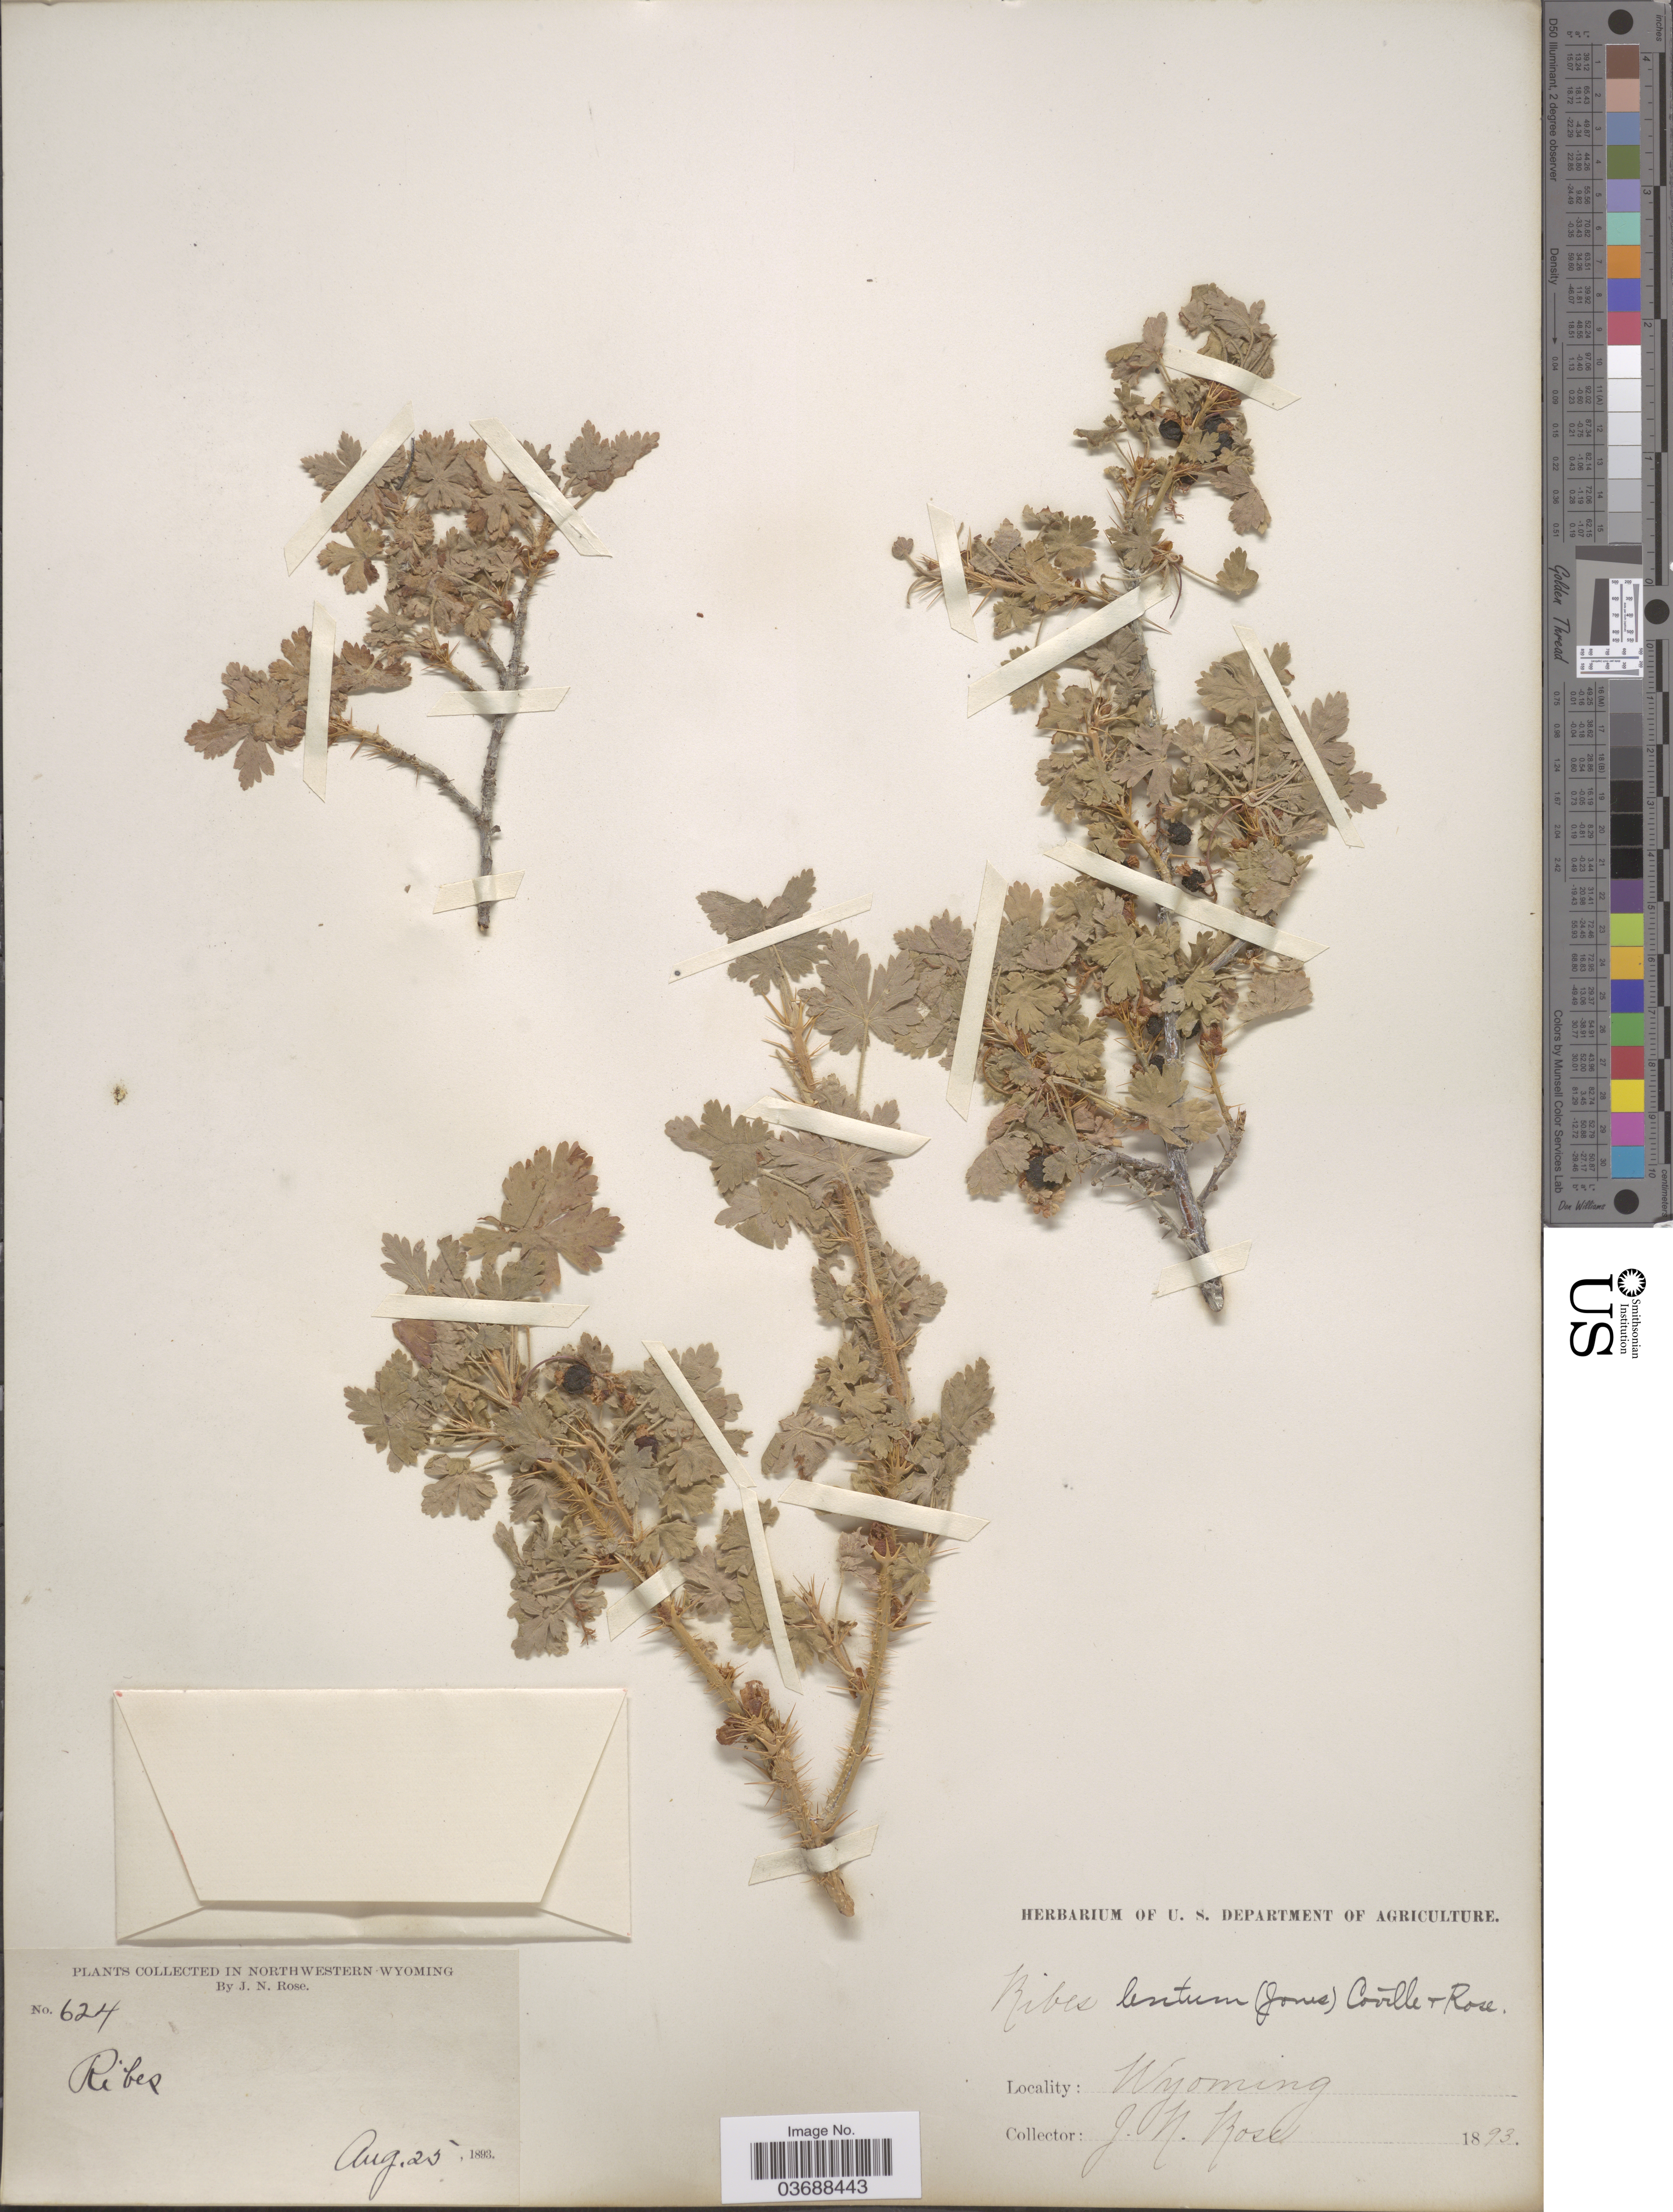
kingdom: Plantae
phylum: Tracheophyta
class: Magnoliopsida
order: Saxifragales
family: Grossulariaceae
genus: Ribes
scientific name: Ribes montigenum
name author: McClatchie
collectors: J. N. Rose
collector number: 624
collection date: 1893-08-25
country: United States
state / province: Wyoming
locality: Northwestern Wyoming.